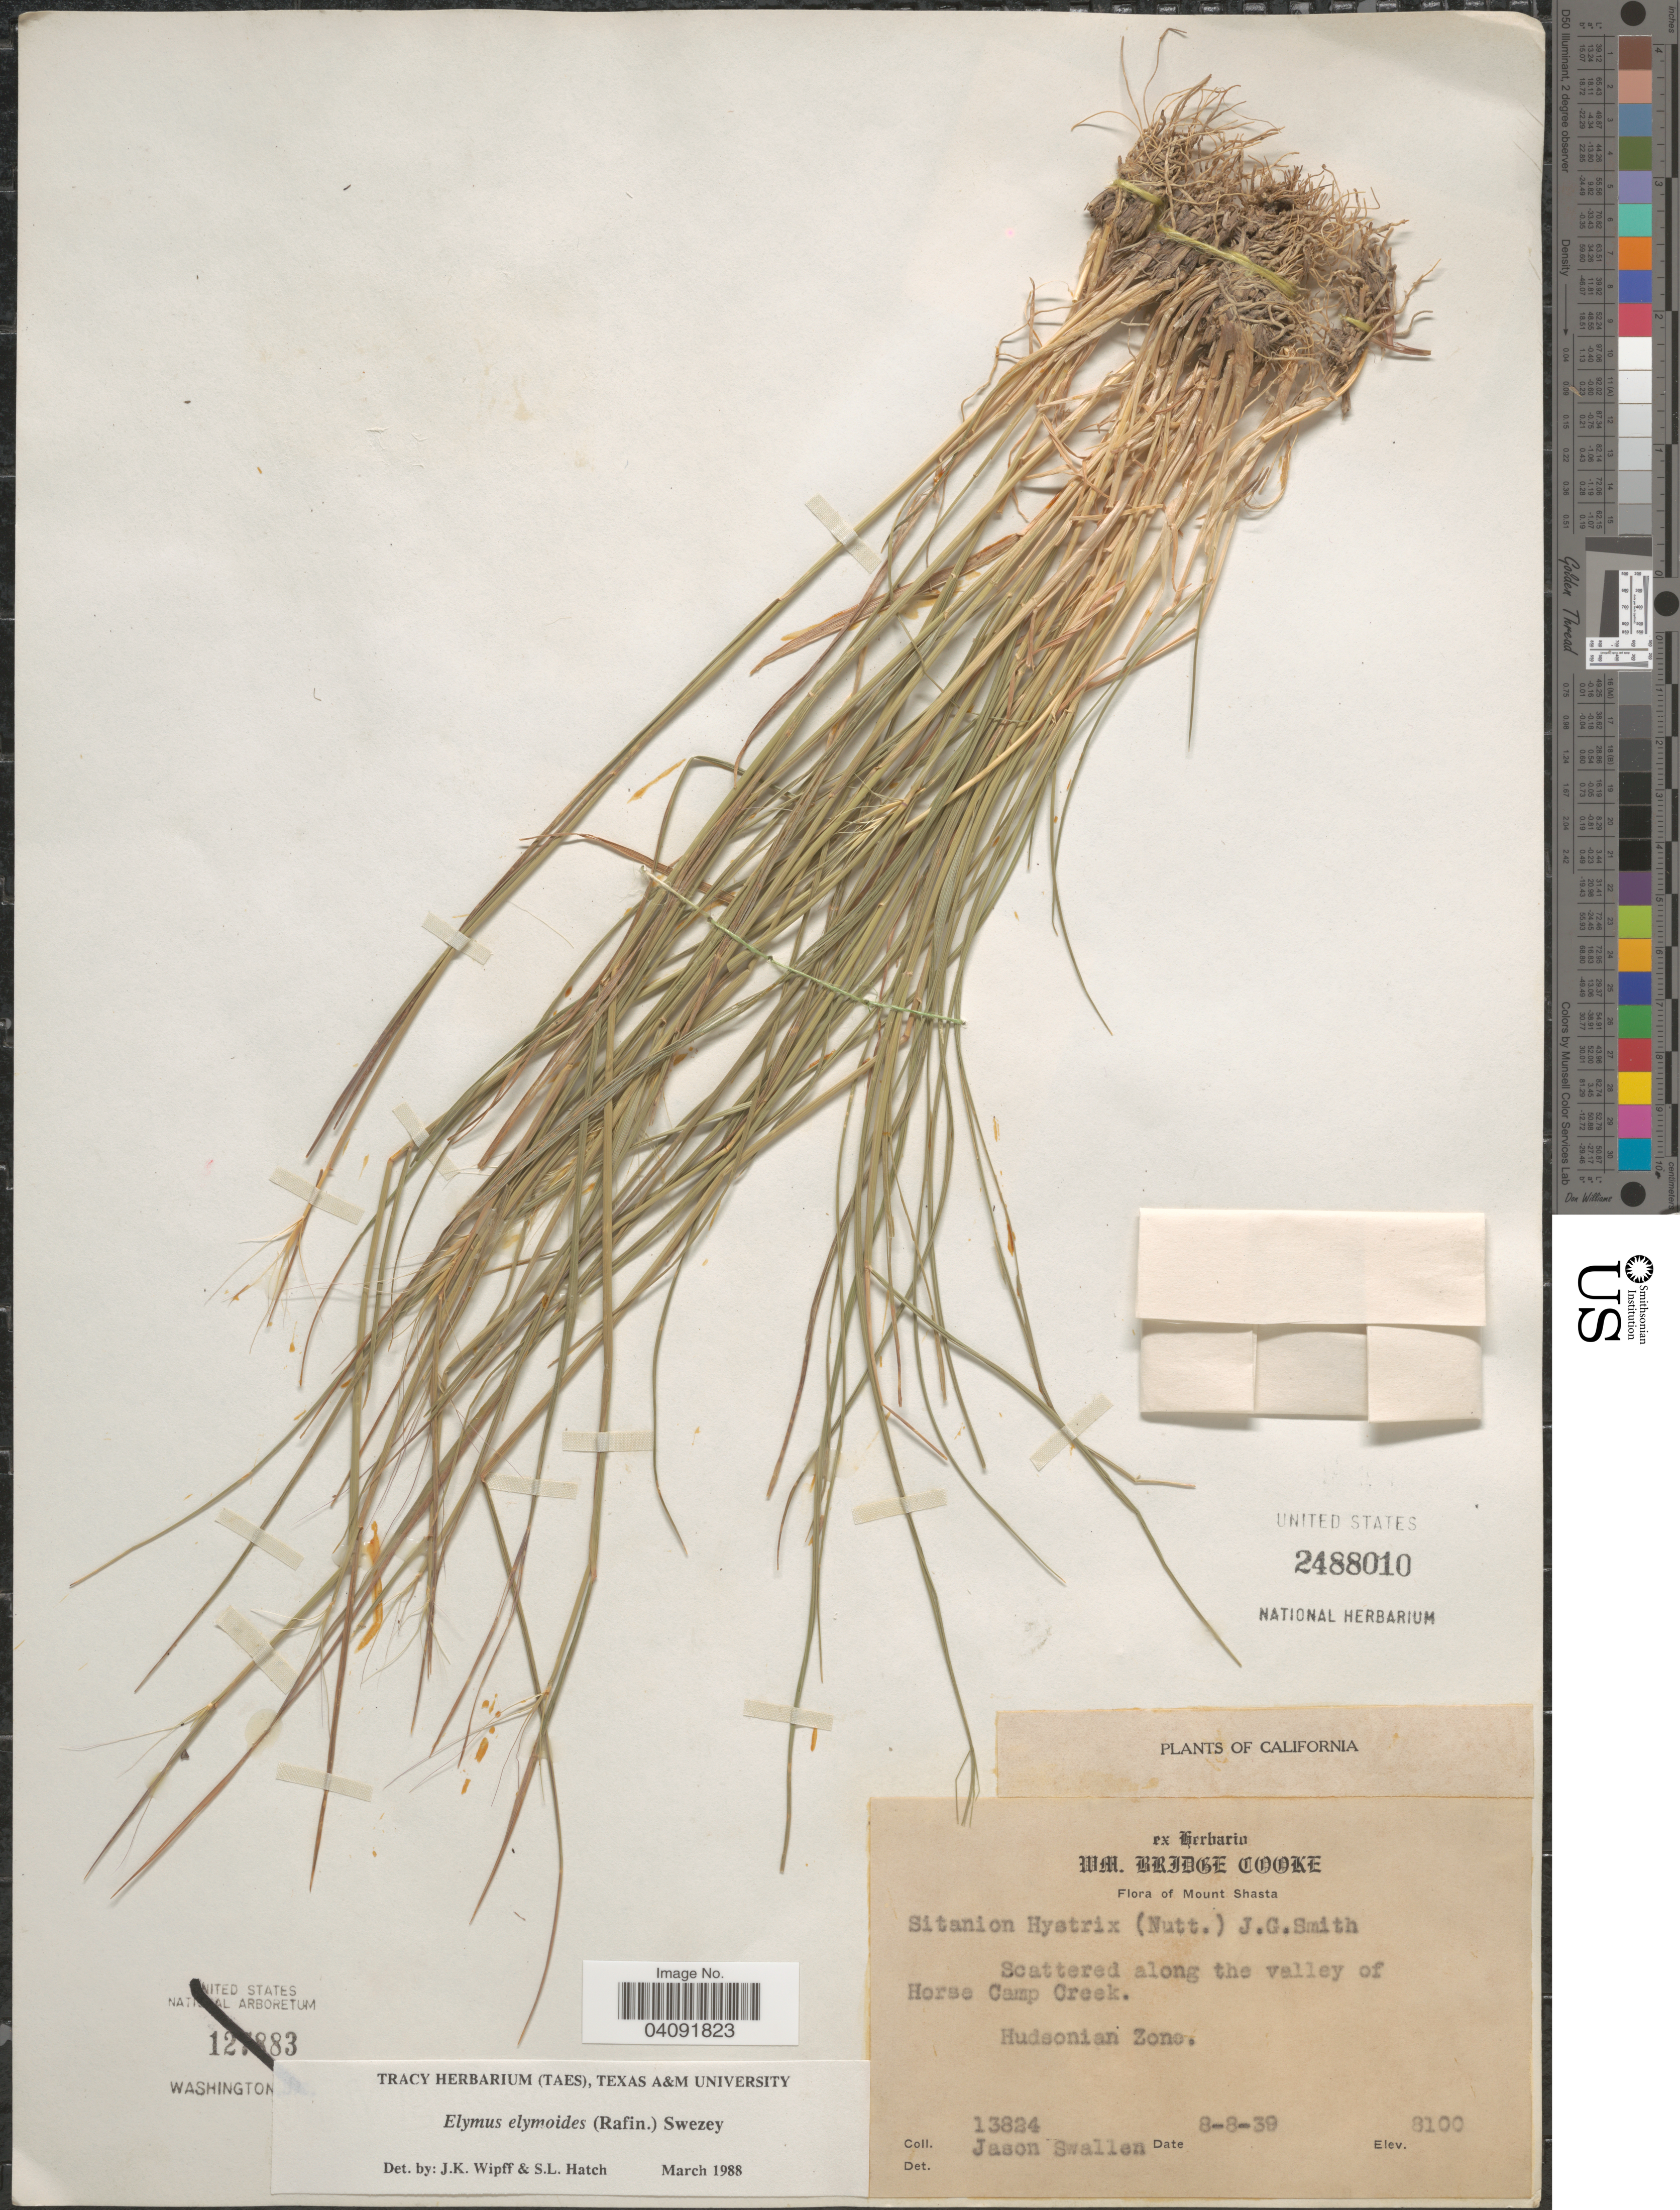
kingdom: Plantae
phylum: Tracheophyta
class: Liliopsida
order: Poales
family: Poaceae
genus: Elymus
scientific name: Elymus elymoides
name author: (Raf.) Swezey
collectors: J. R. Swallen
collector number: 13824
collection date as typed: Transcribed d/m/y: 8/8/39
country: United States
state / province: California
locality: Mount Shasta. Scattered along the valley of Horse Camp Creek. Hudsonian Zone.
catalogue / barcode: US 2488010